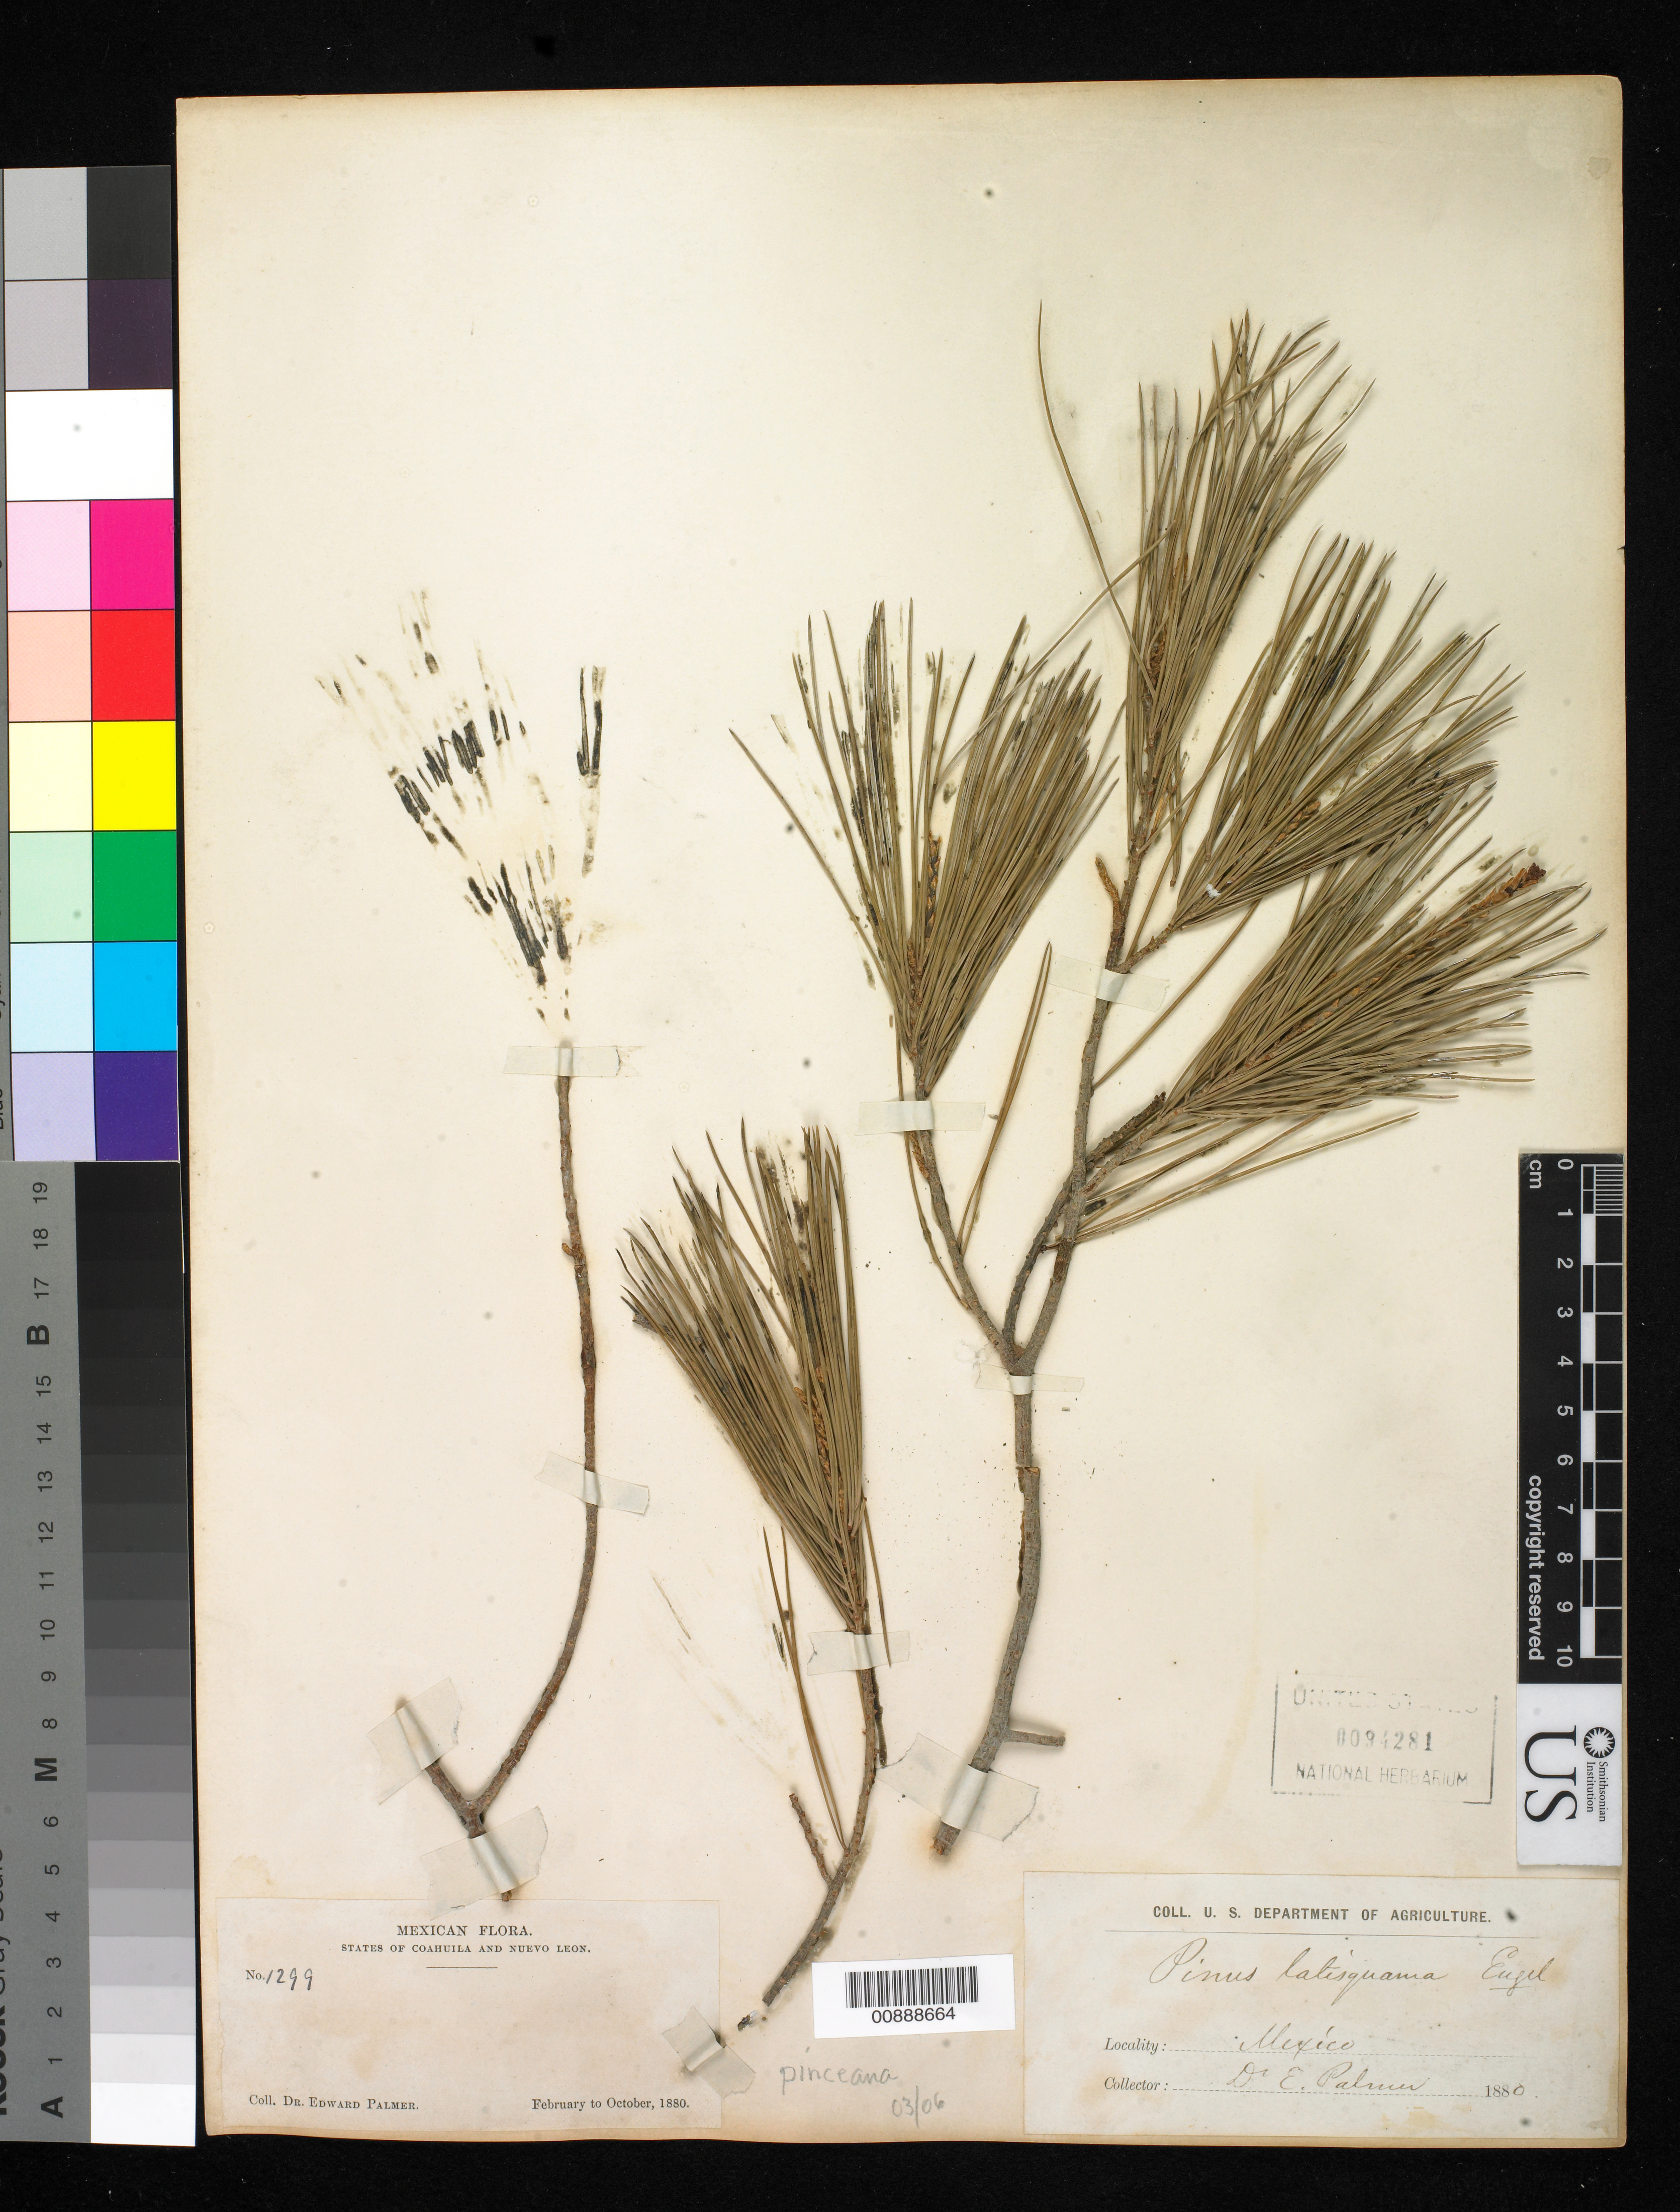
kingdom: Plantae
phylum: Tracheophyta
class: Pinopsida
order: Pinales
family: Pinaceae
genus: Pinus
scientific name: Pinus pinceana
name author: Gordon & Glend.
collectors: E. Palmer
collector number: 1299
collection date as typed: Feb 1880 to -- Oct 1880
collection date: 1880-02/1880-10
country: Mexico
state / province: Coahuila / Nuevo León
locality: States of Coahuila and Nuevo León.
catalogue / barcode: US 94281